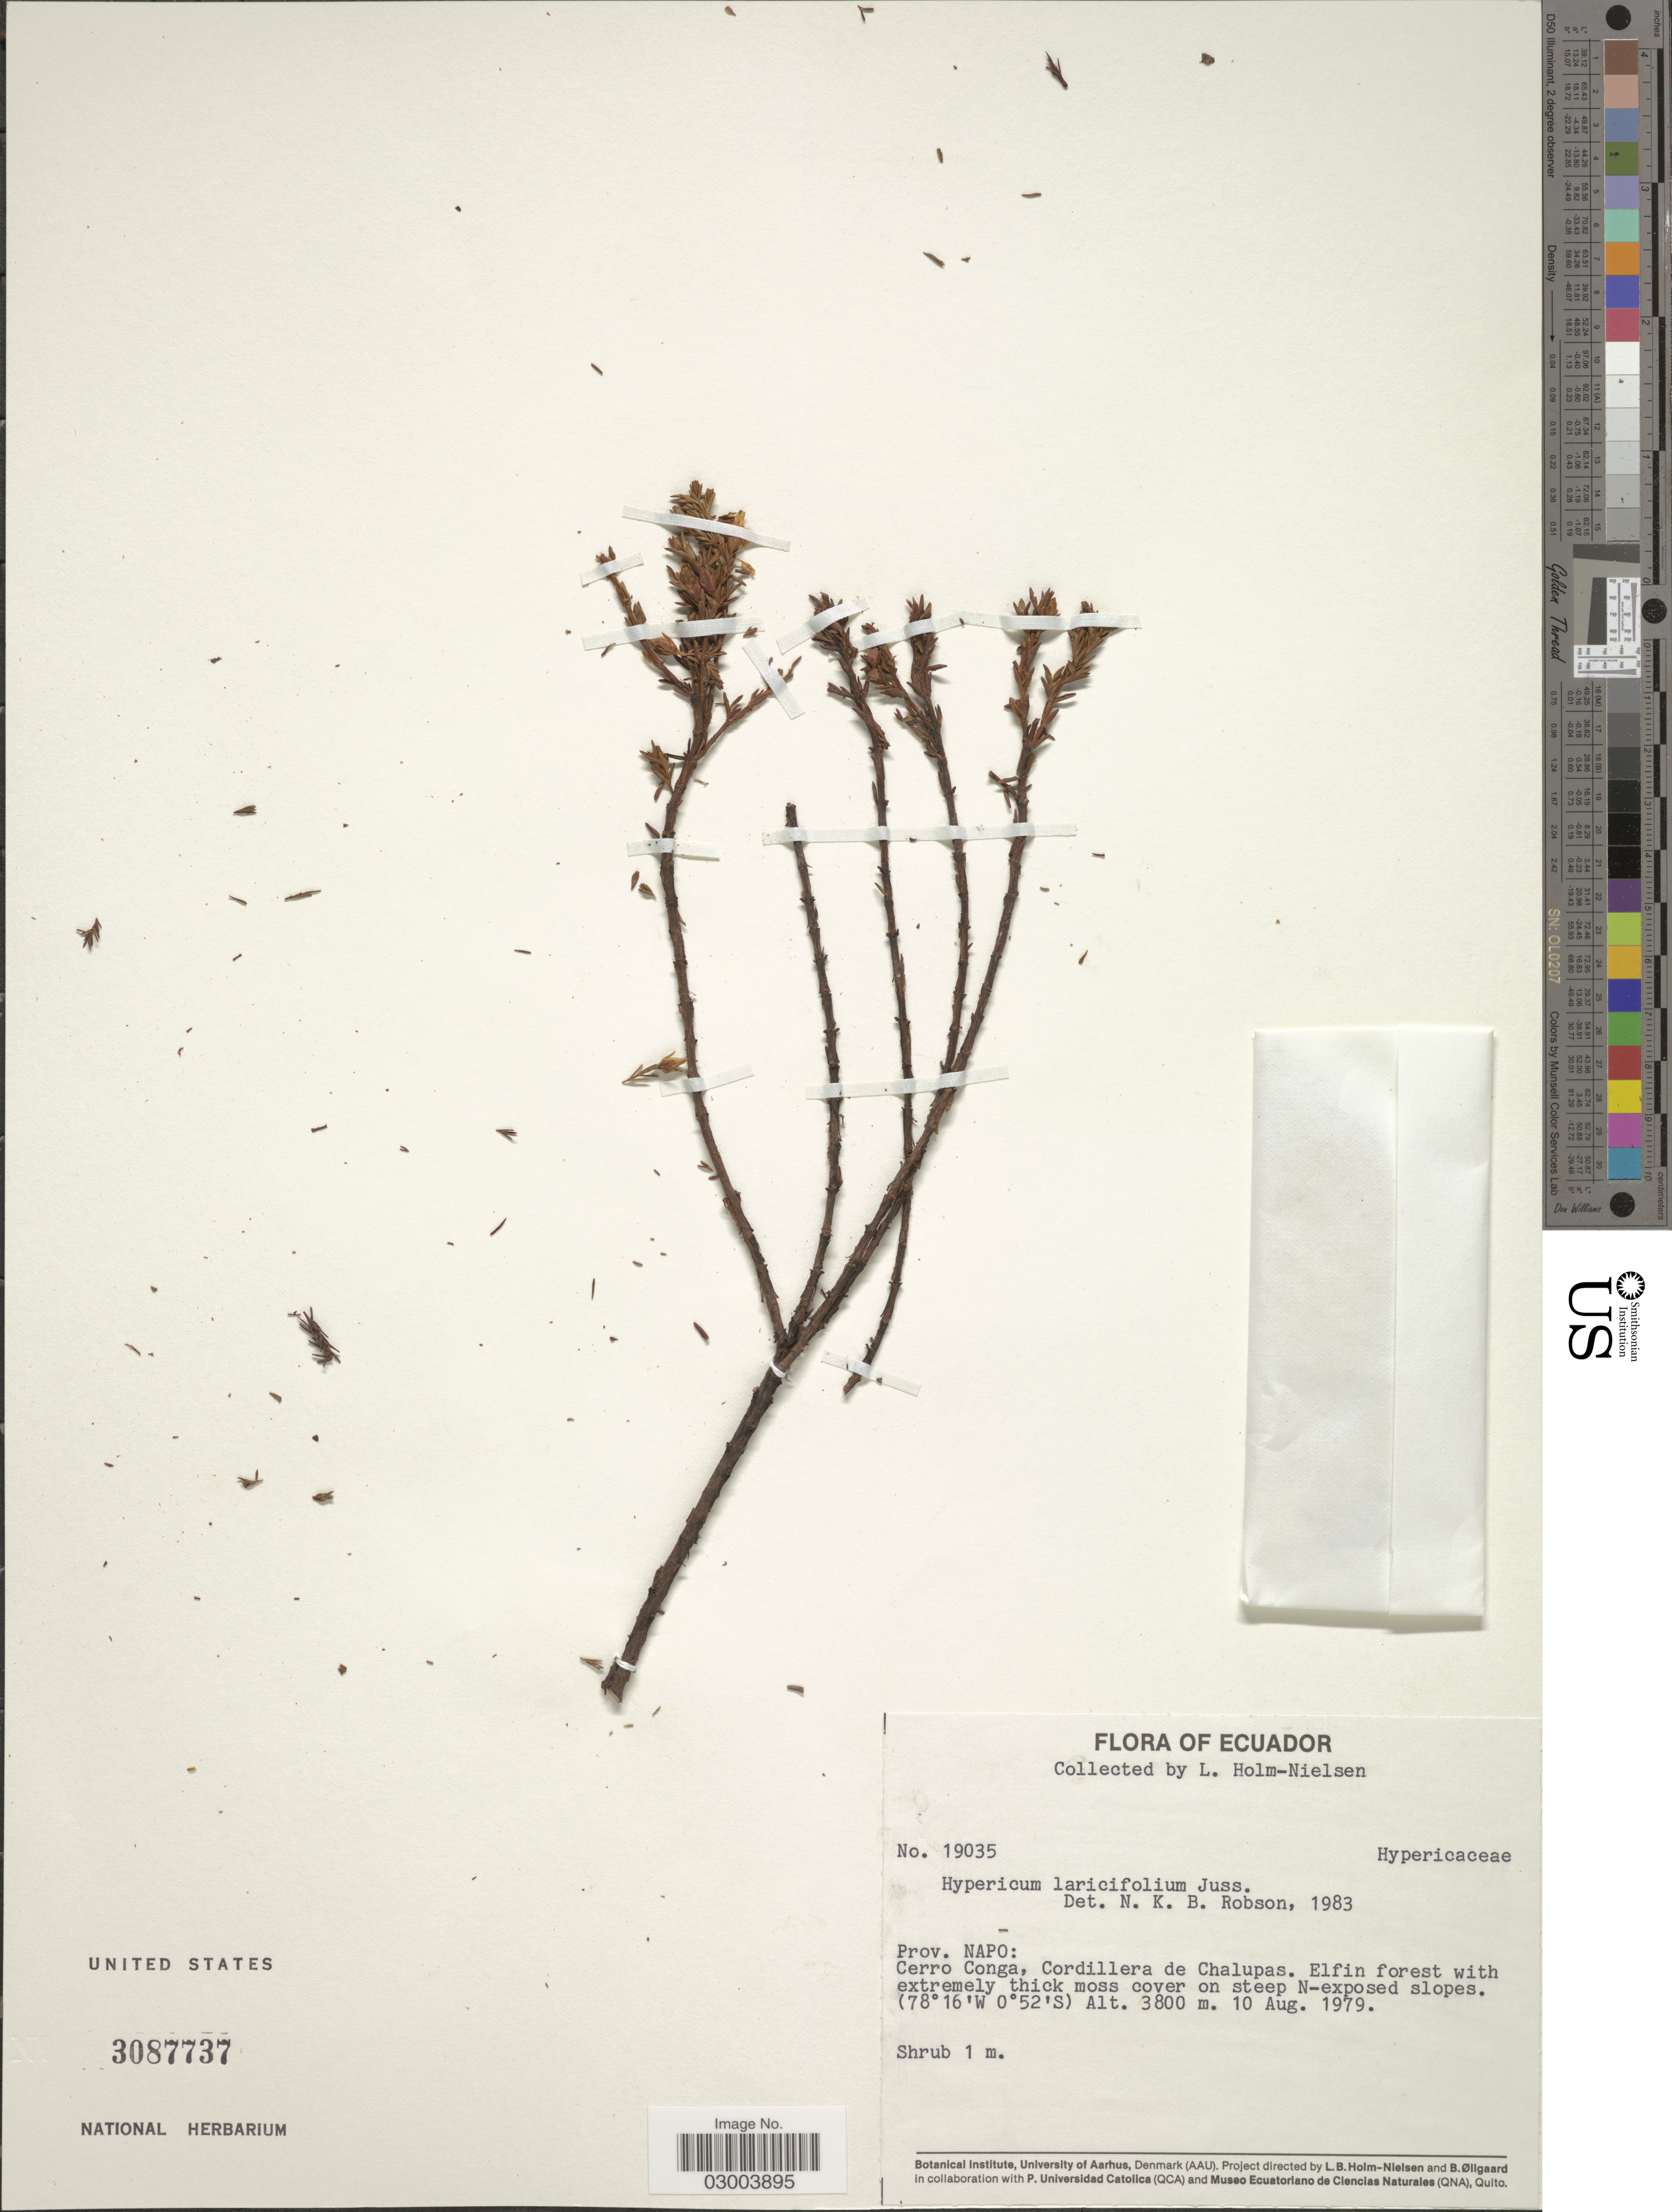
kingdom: Plantae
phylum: Tracheophyta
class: Magnoliopsida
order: Malpighiales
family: Hypericaceae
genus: Hypericum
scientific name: Hypericum laricifolium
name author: Juss.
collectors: L. Holm-Nielsen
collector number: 19035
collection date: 1979-08-10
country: Ecuador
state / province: Napo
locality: Cerro Conga, Cordillera de Chalupas.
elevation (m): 3800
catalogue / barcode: US 3087737